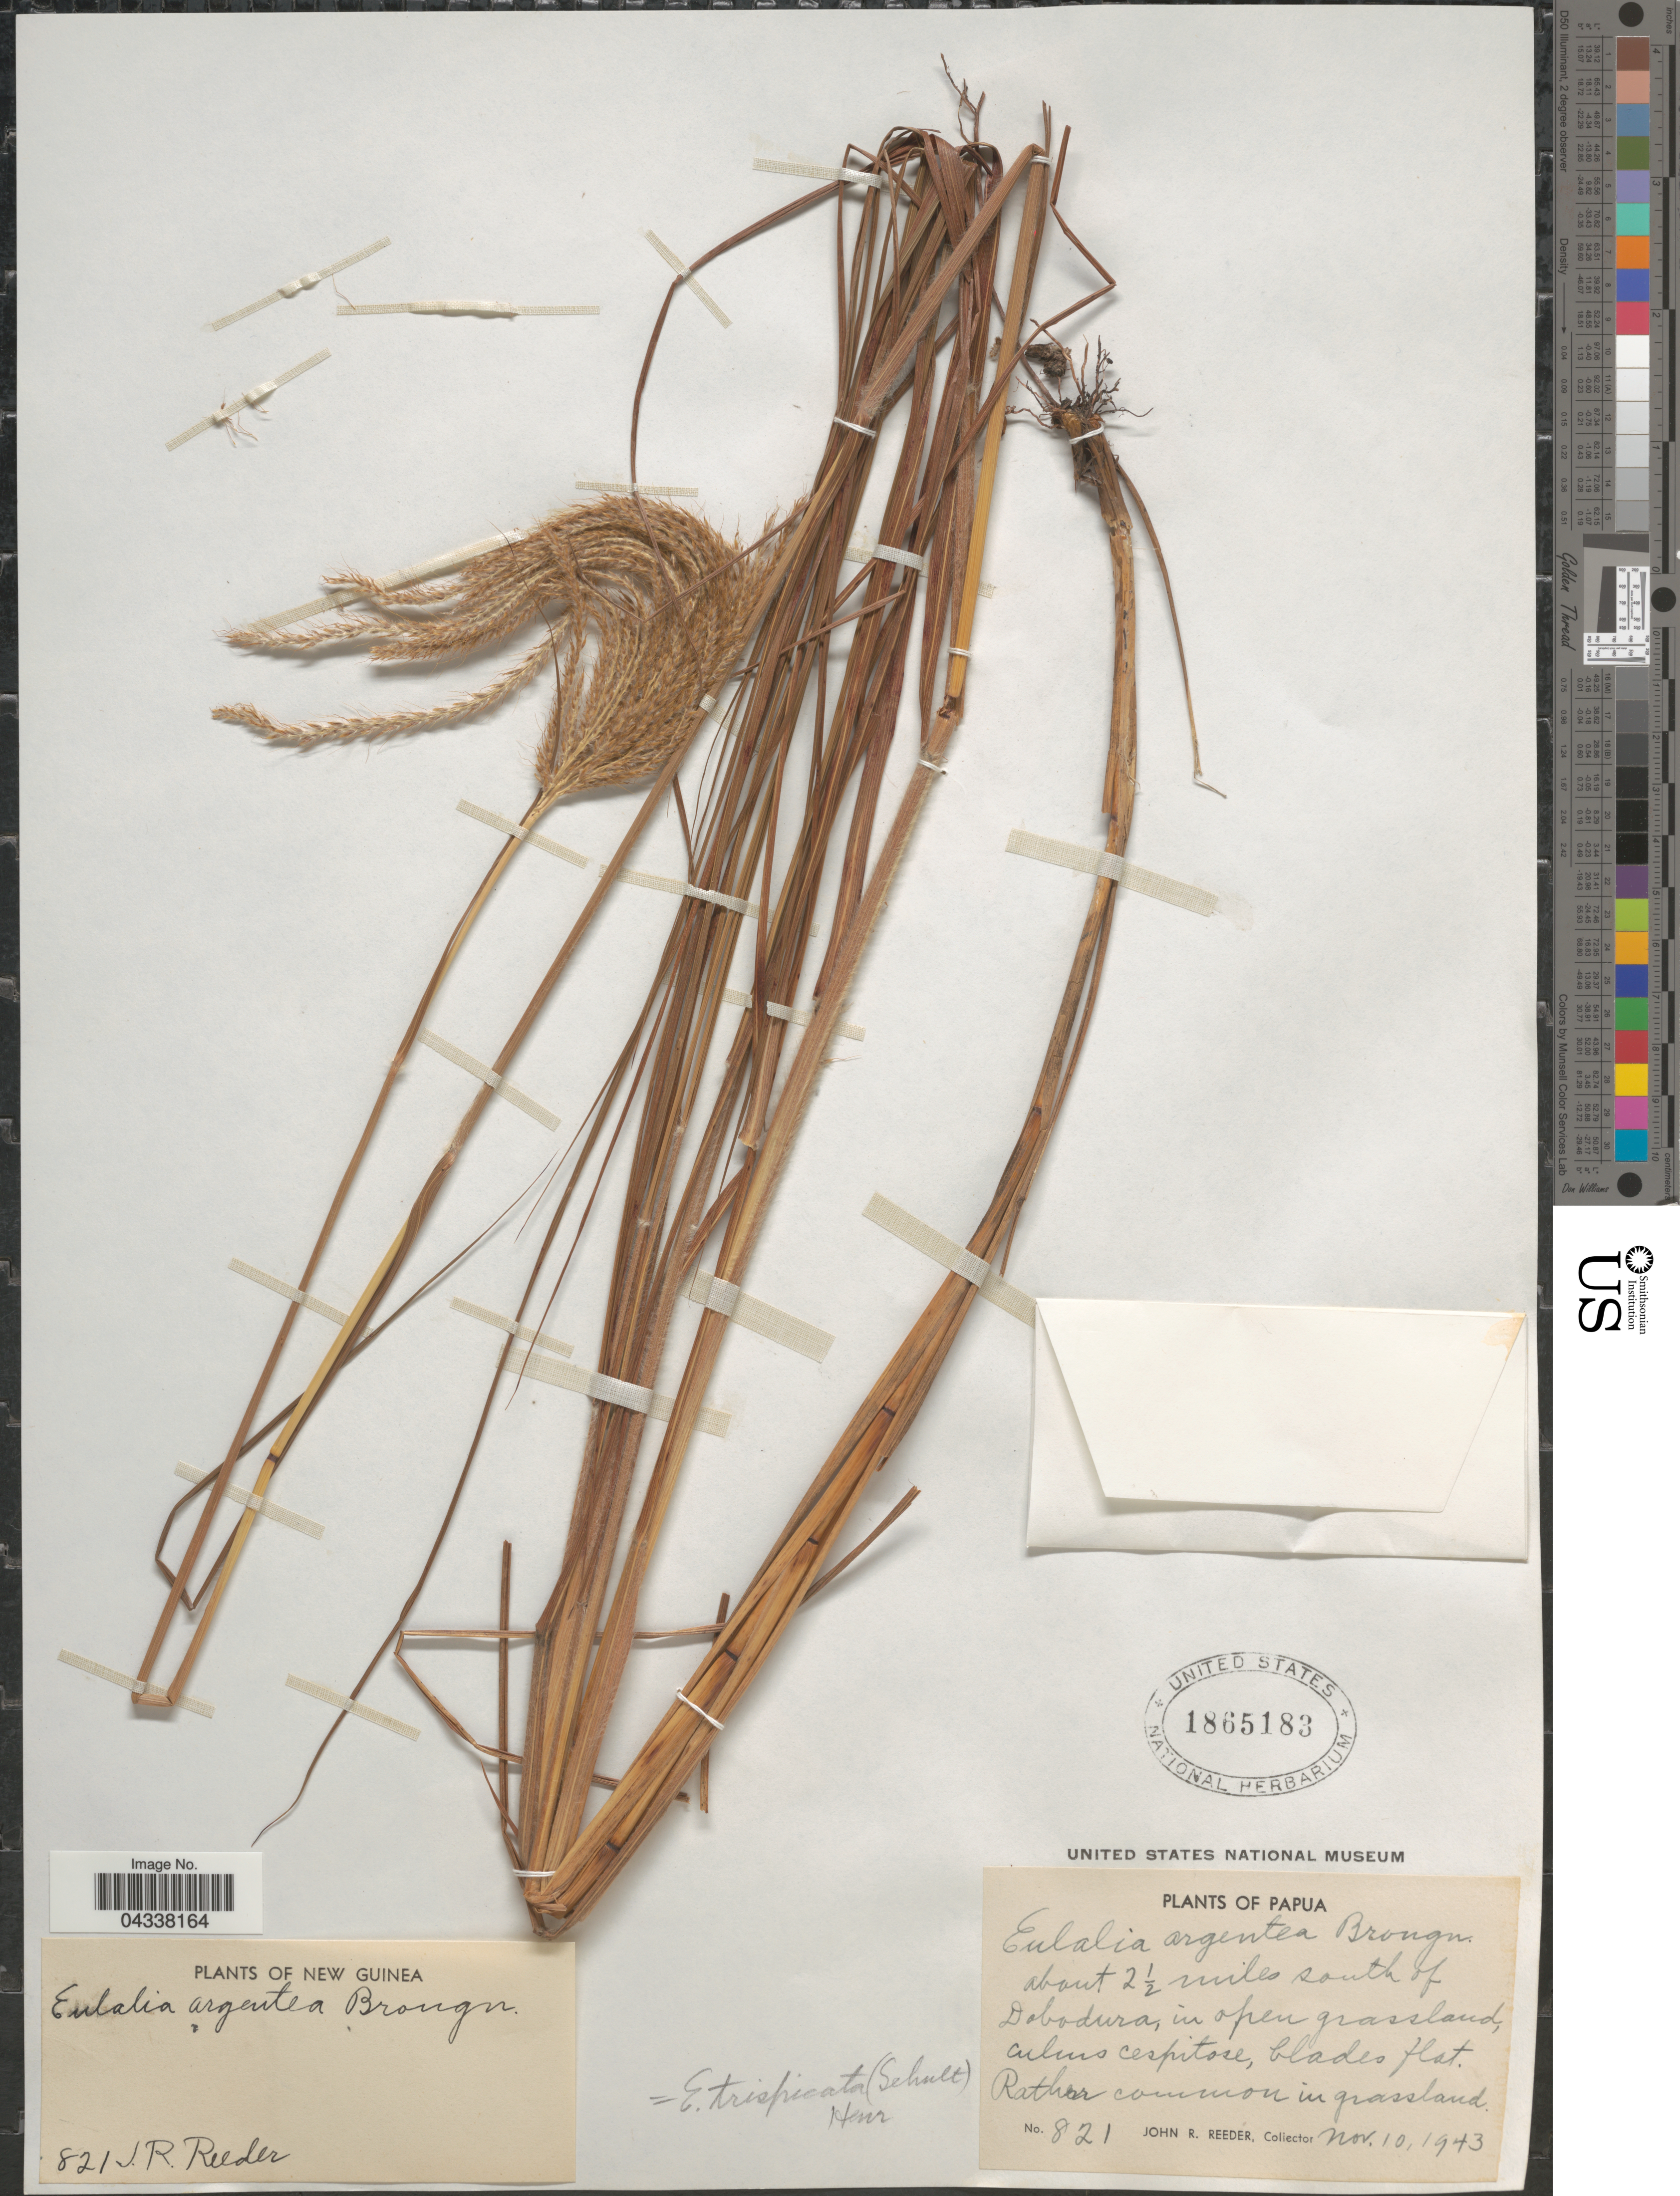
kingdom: Plantae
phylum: Tracheophyta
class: Liliopsida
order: Poales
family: Poaceae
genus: Pseudopogonatherum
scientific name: Pseudopogonatherum trispicatum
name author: (Schult.) Ohwi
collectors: J. R. Reeder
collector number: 821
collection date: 1943-11-10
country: Papua New Guinea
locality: New Guinea. Papua. About 2½ miles south of Dobodura, in open grassland.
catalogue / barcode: US 1865183